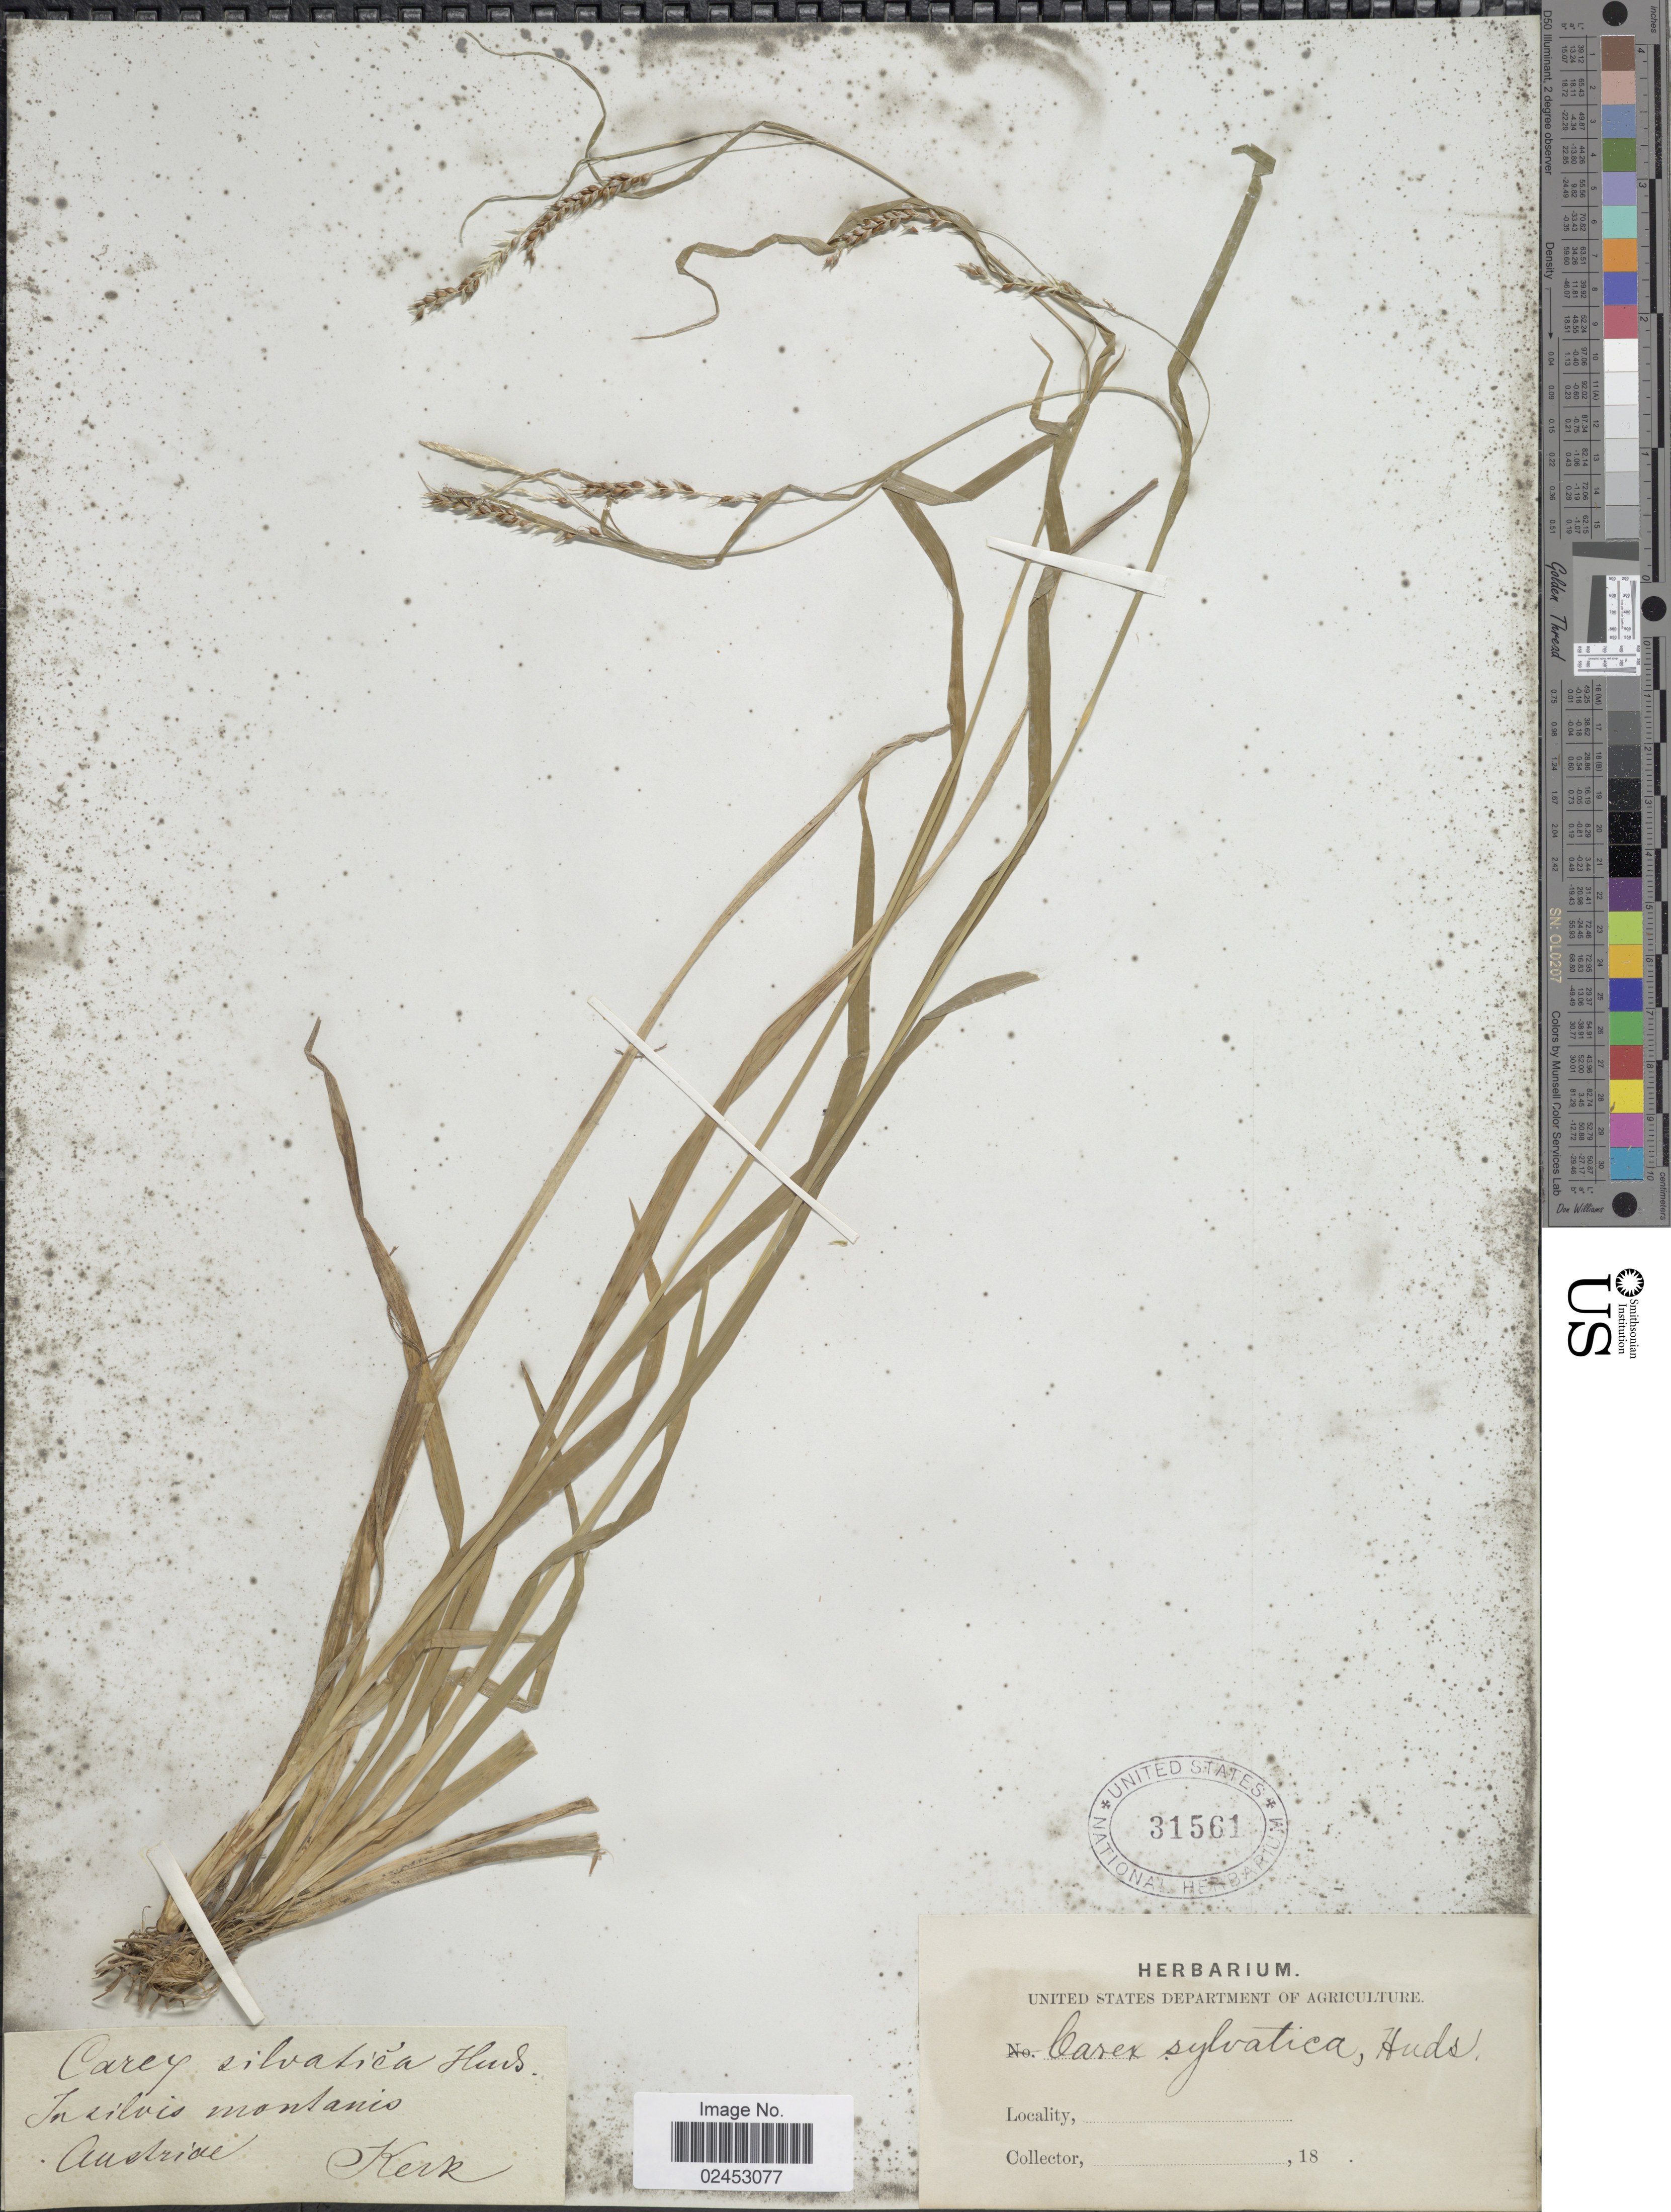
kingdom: Plantae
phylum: Tracheophyta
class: Liliopsida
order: Poales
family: Cyperaceae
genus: Carex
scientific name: Carex sylvatica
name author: Huds.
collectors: -- Keck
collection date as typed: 18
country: Austria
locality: In silvis montanis, Austriae.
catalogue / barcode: US 31561